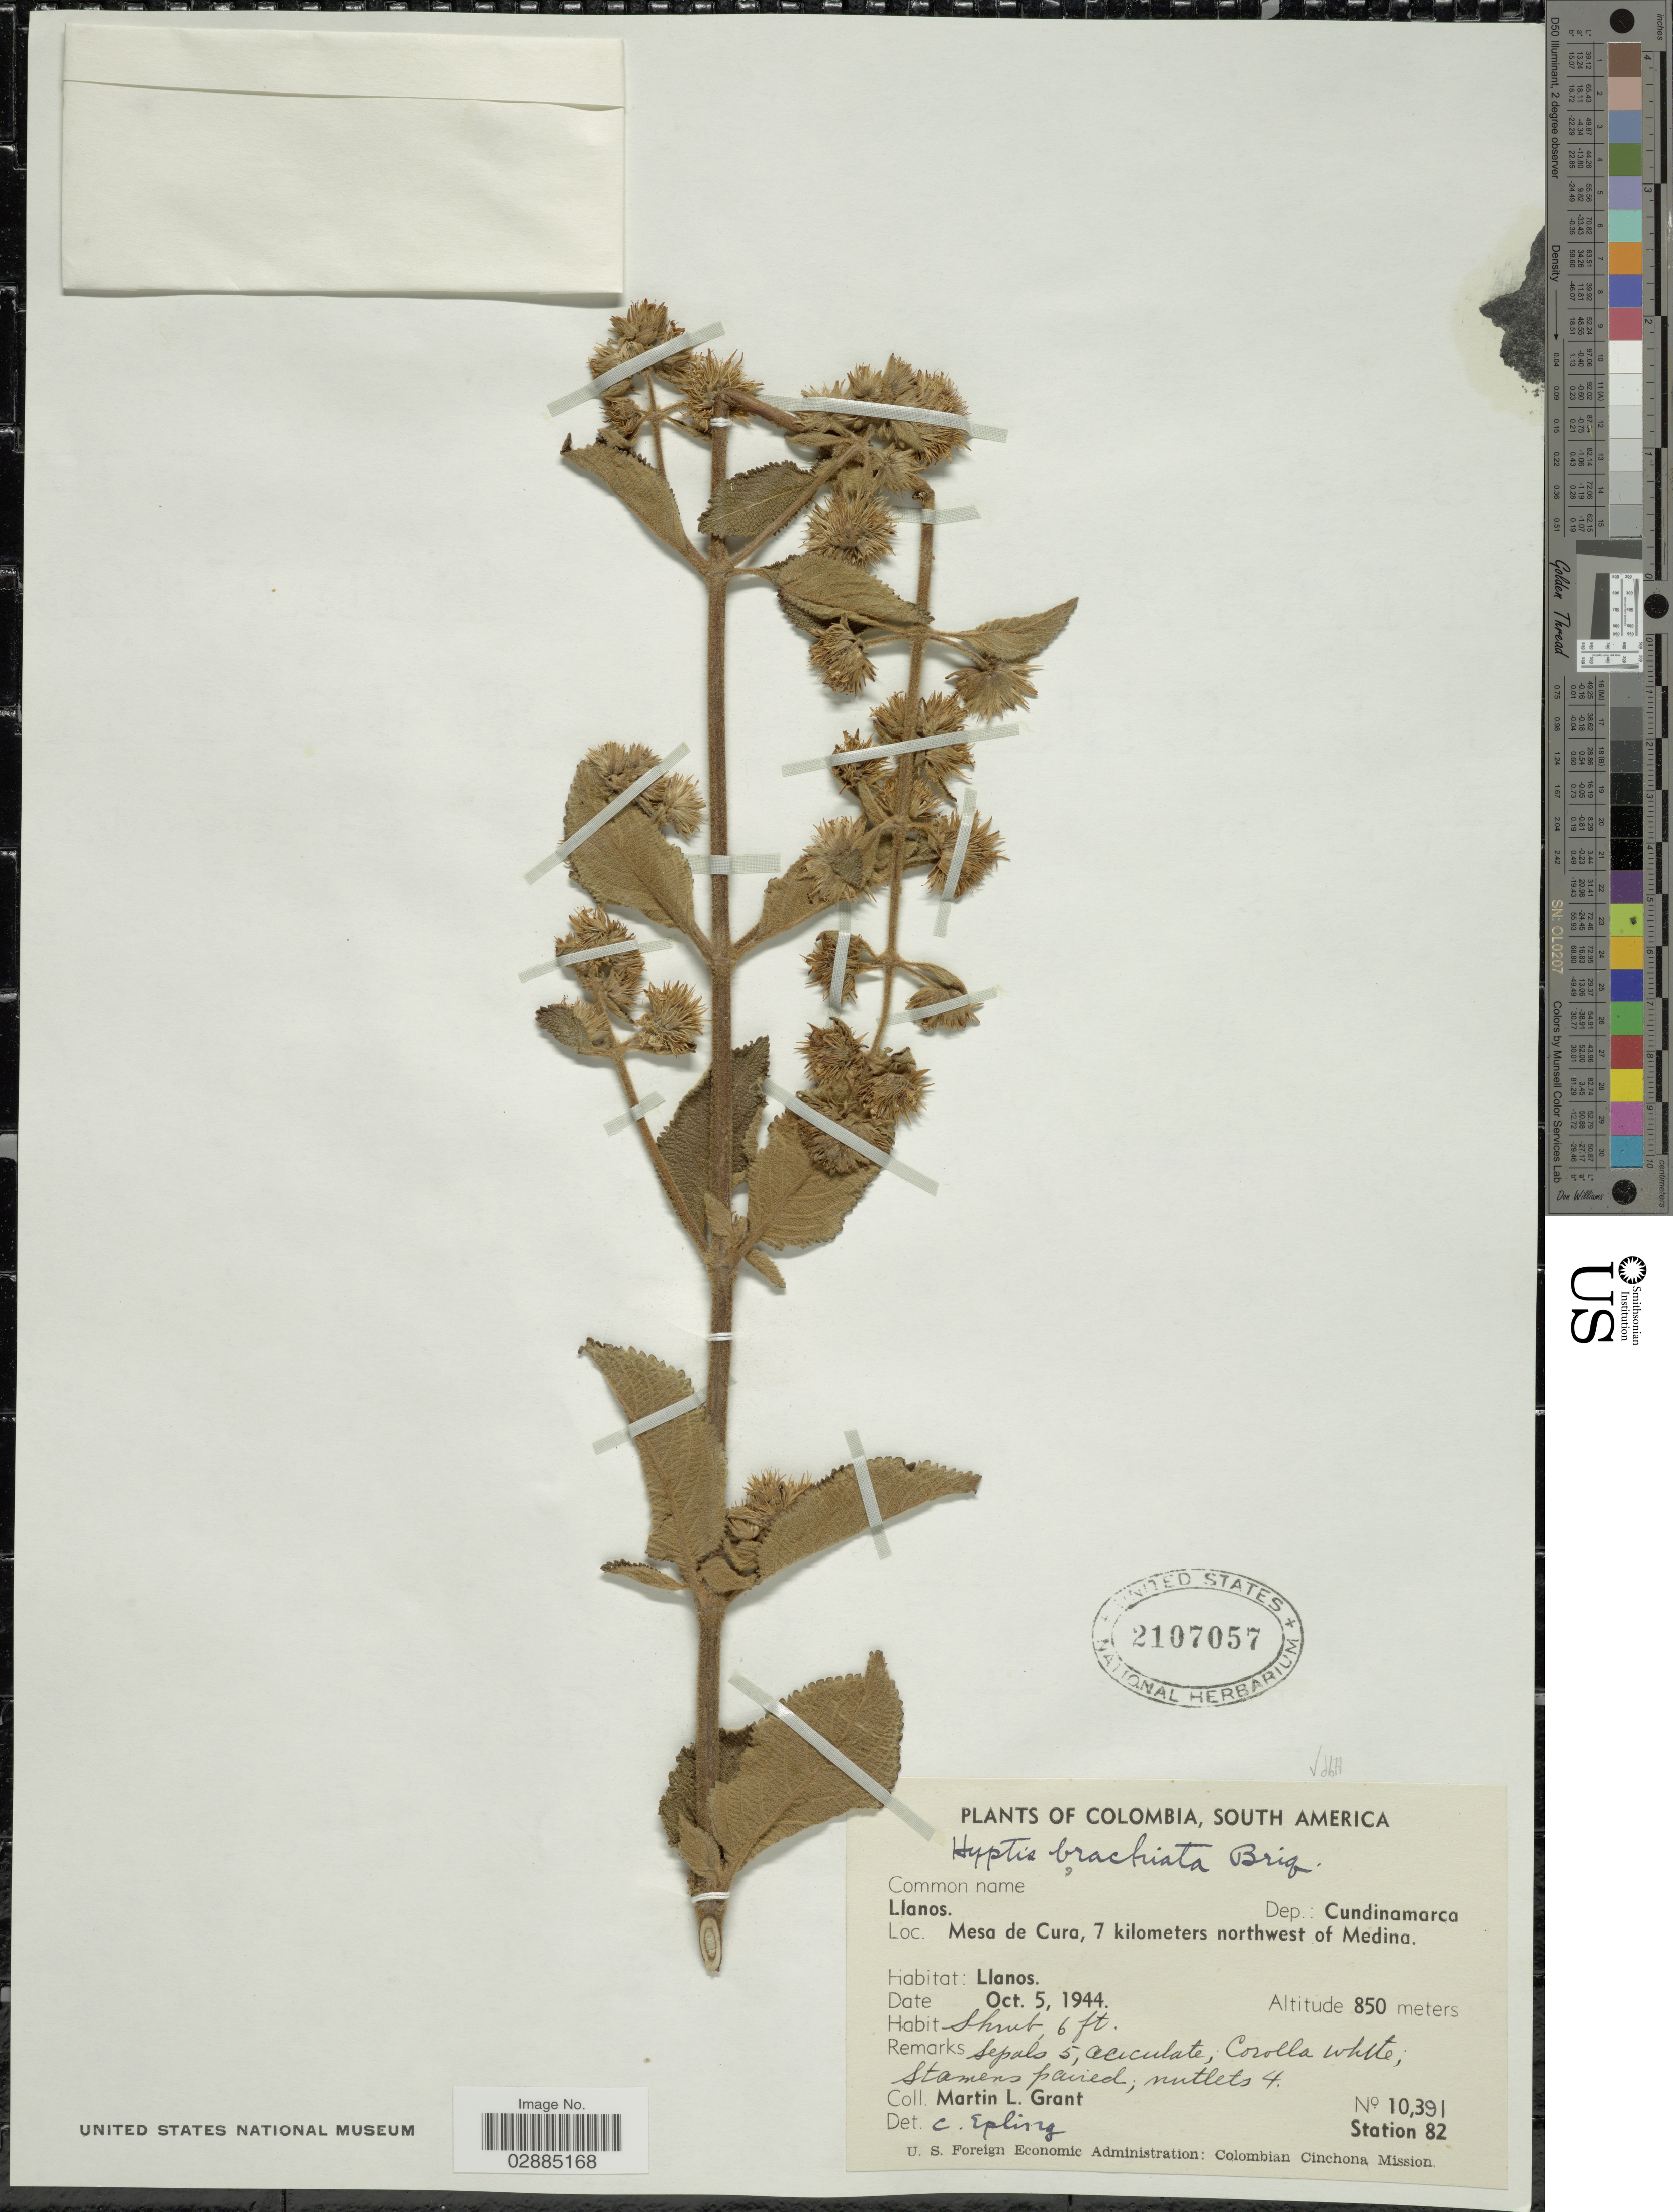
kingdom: Plantae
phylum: Tracheophyta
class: Magnoliopsida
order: Lamiales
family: Lamiaceae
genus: Hyptis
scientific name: Hyptis brachiata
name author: Briq.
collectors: M. L. Grant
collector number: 10391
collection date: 1944-10-05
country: Colombia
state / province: Cundinamarca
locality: Dep. Cundinamarca, Mesa de Cura, 7 kilometers northwest of Medina, Llanos.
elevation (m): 850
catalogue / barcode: US 2107057